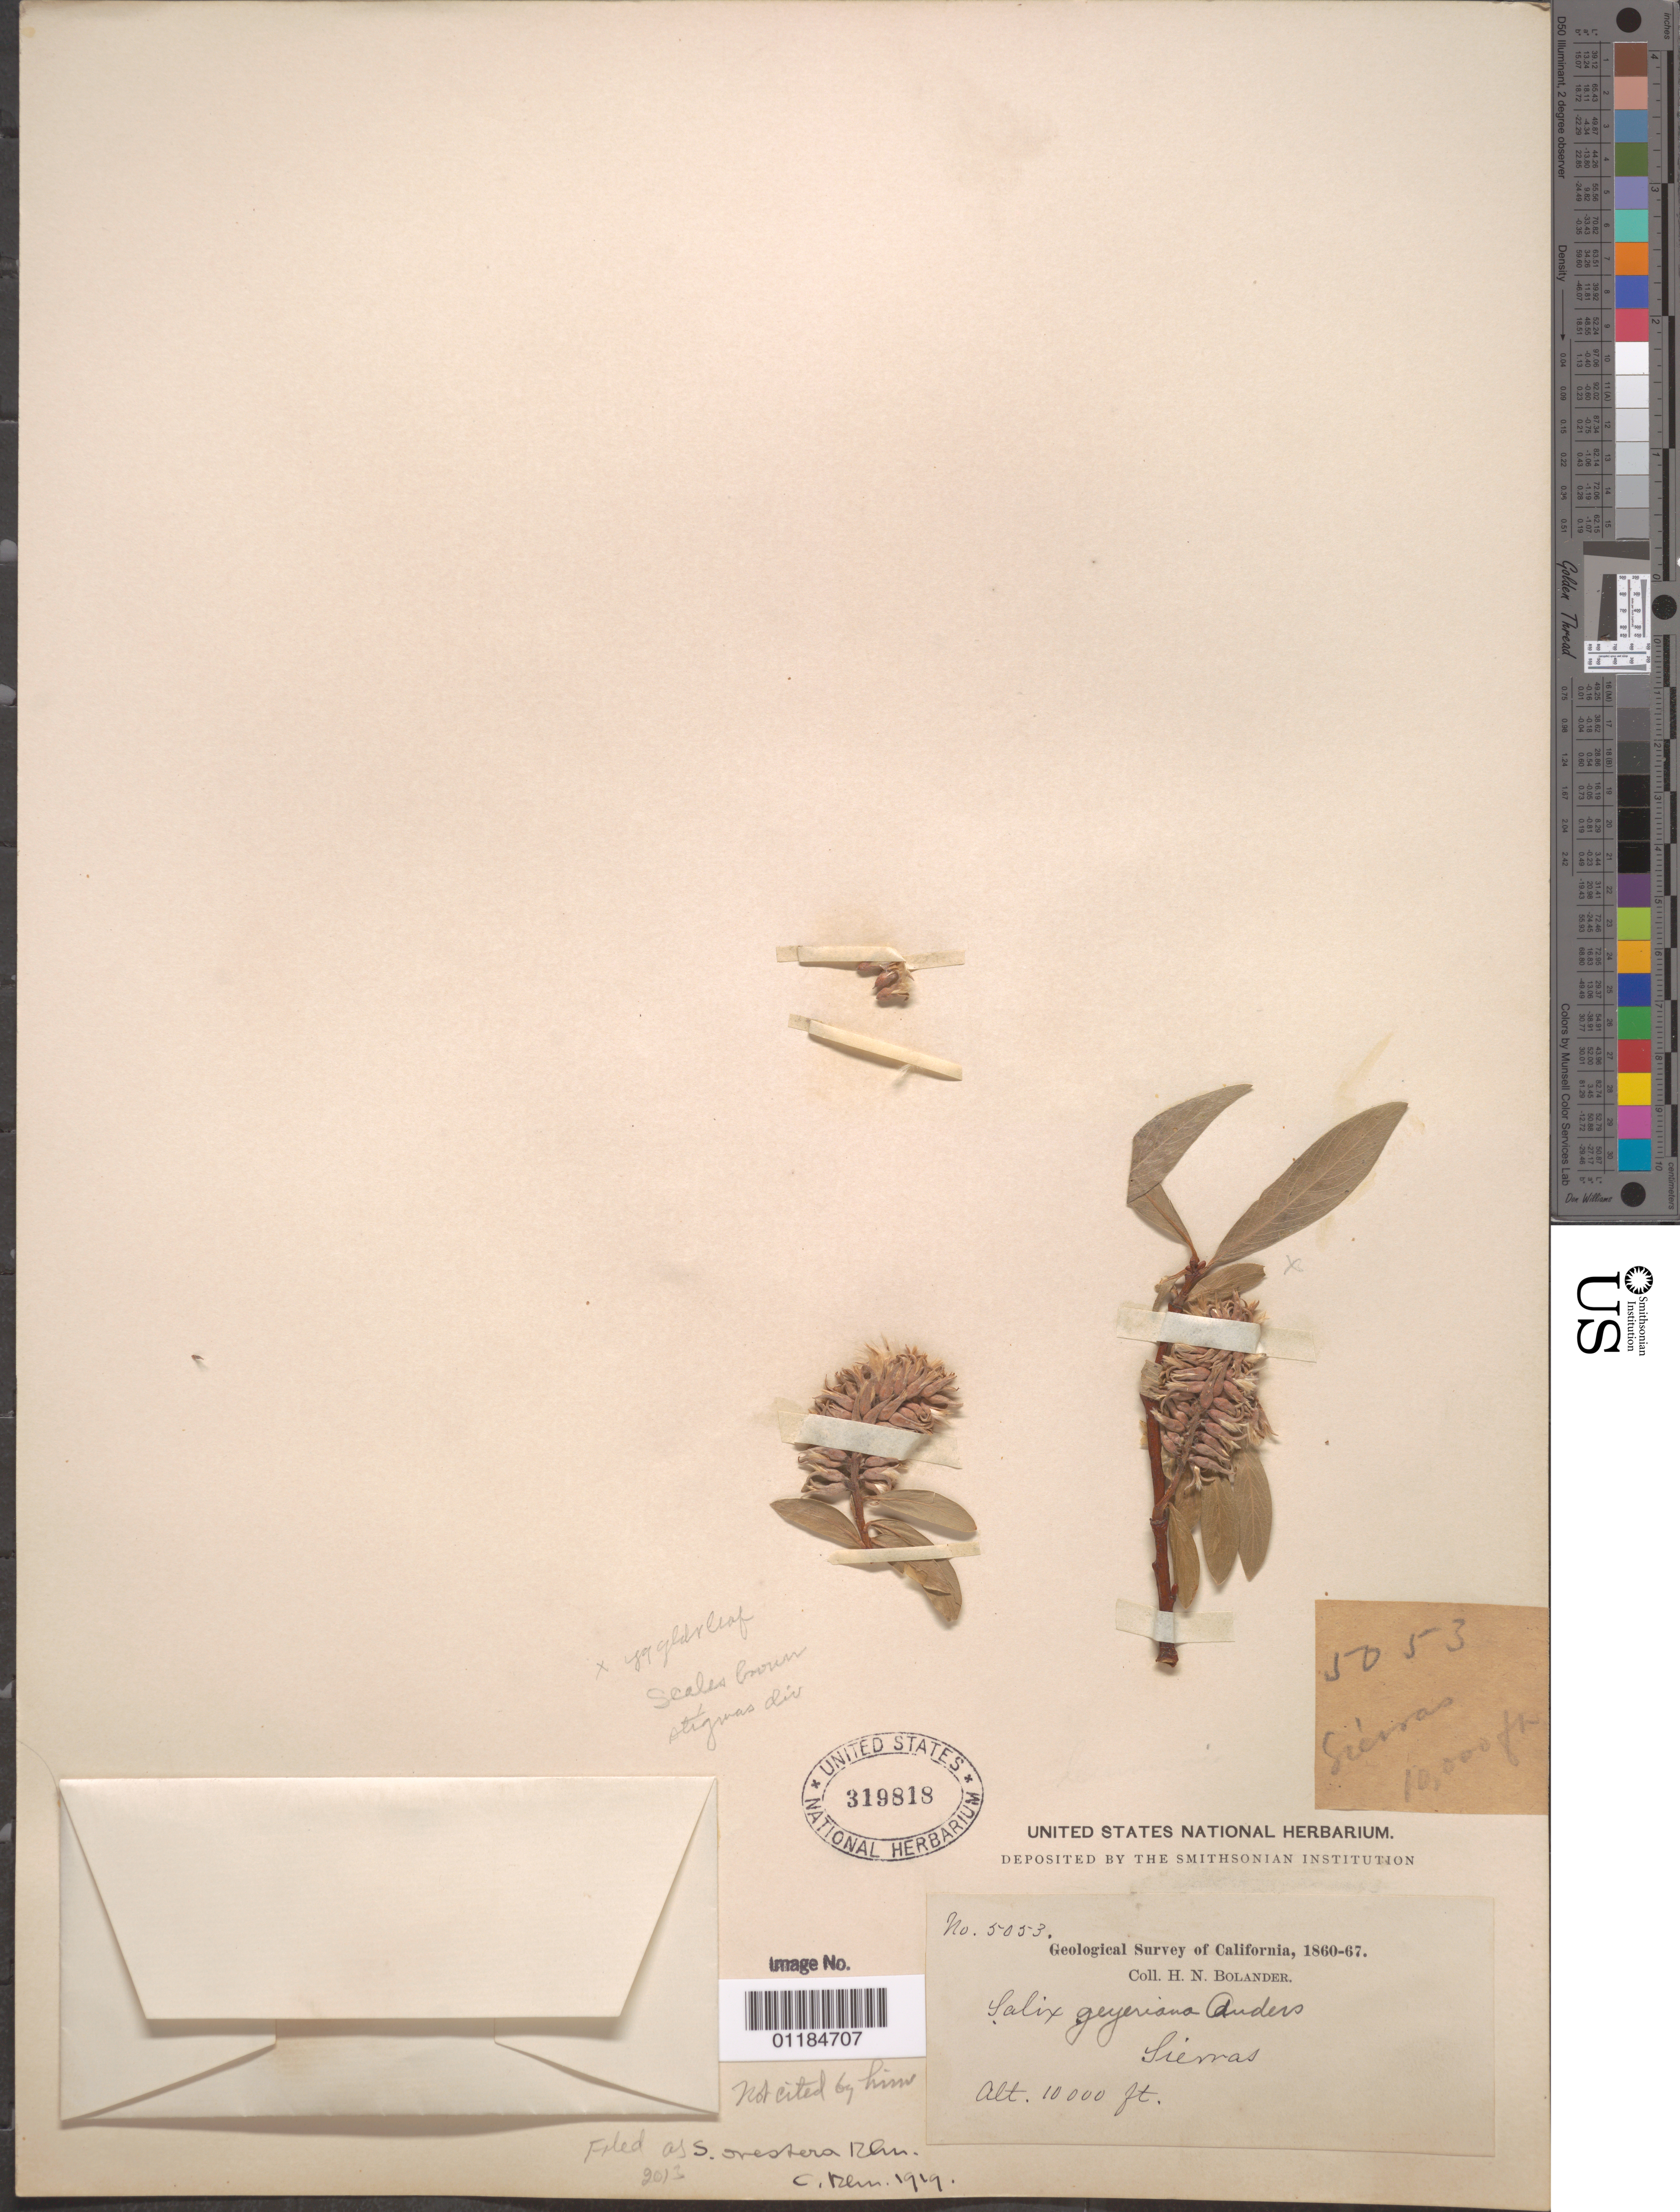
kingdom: Plantae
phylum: Tracheophyta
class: Magnoliopsida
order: Malpighiales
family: Salicaceae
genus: Salix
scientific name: Salix orestera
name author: C.K. Schneid.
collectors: H. Bolander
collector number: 5053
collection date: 1860/1867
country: United States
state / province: California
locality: Sierras.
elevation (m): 3048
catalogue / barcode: US 319818